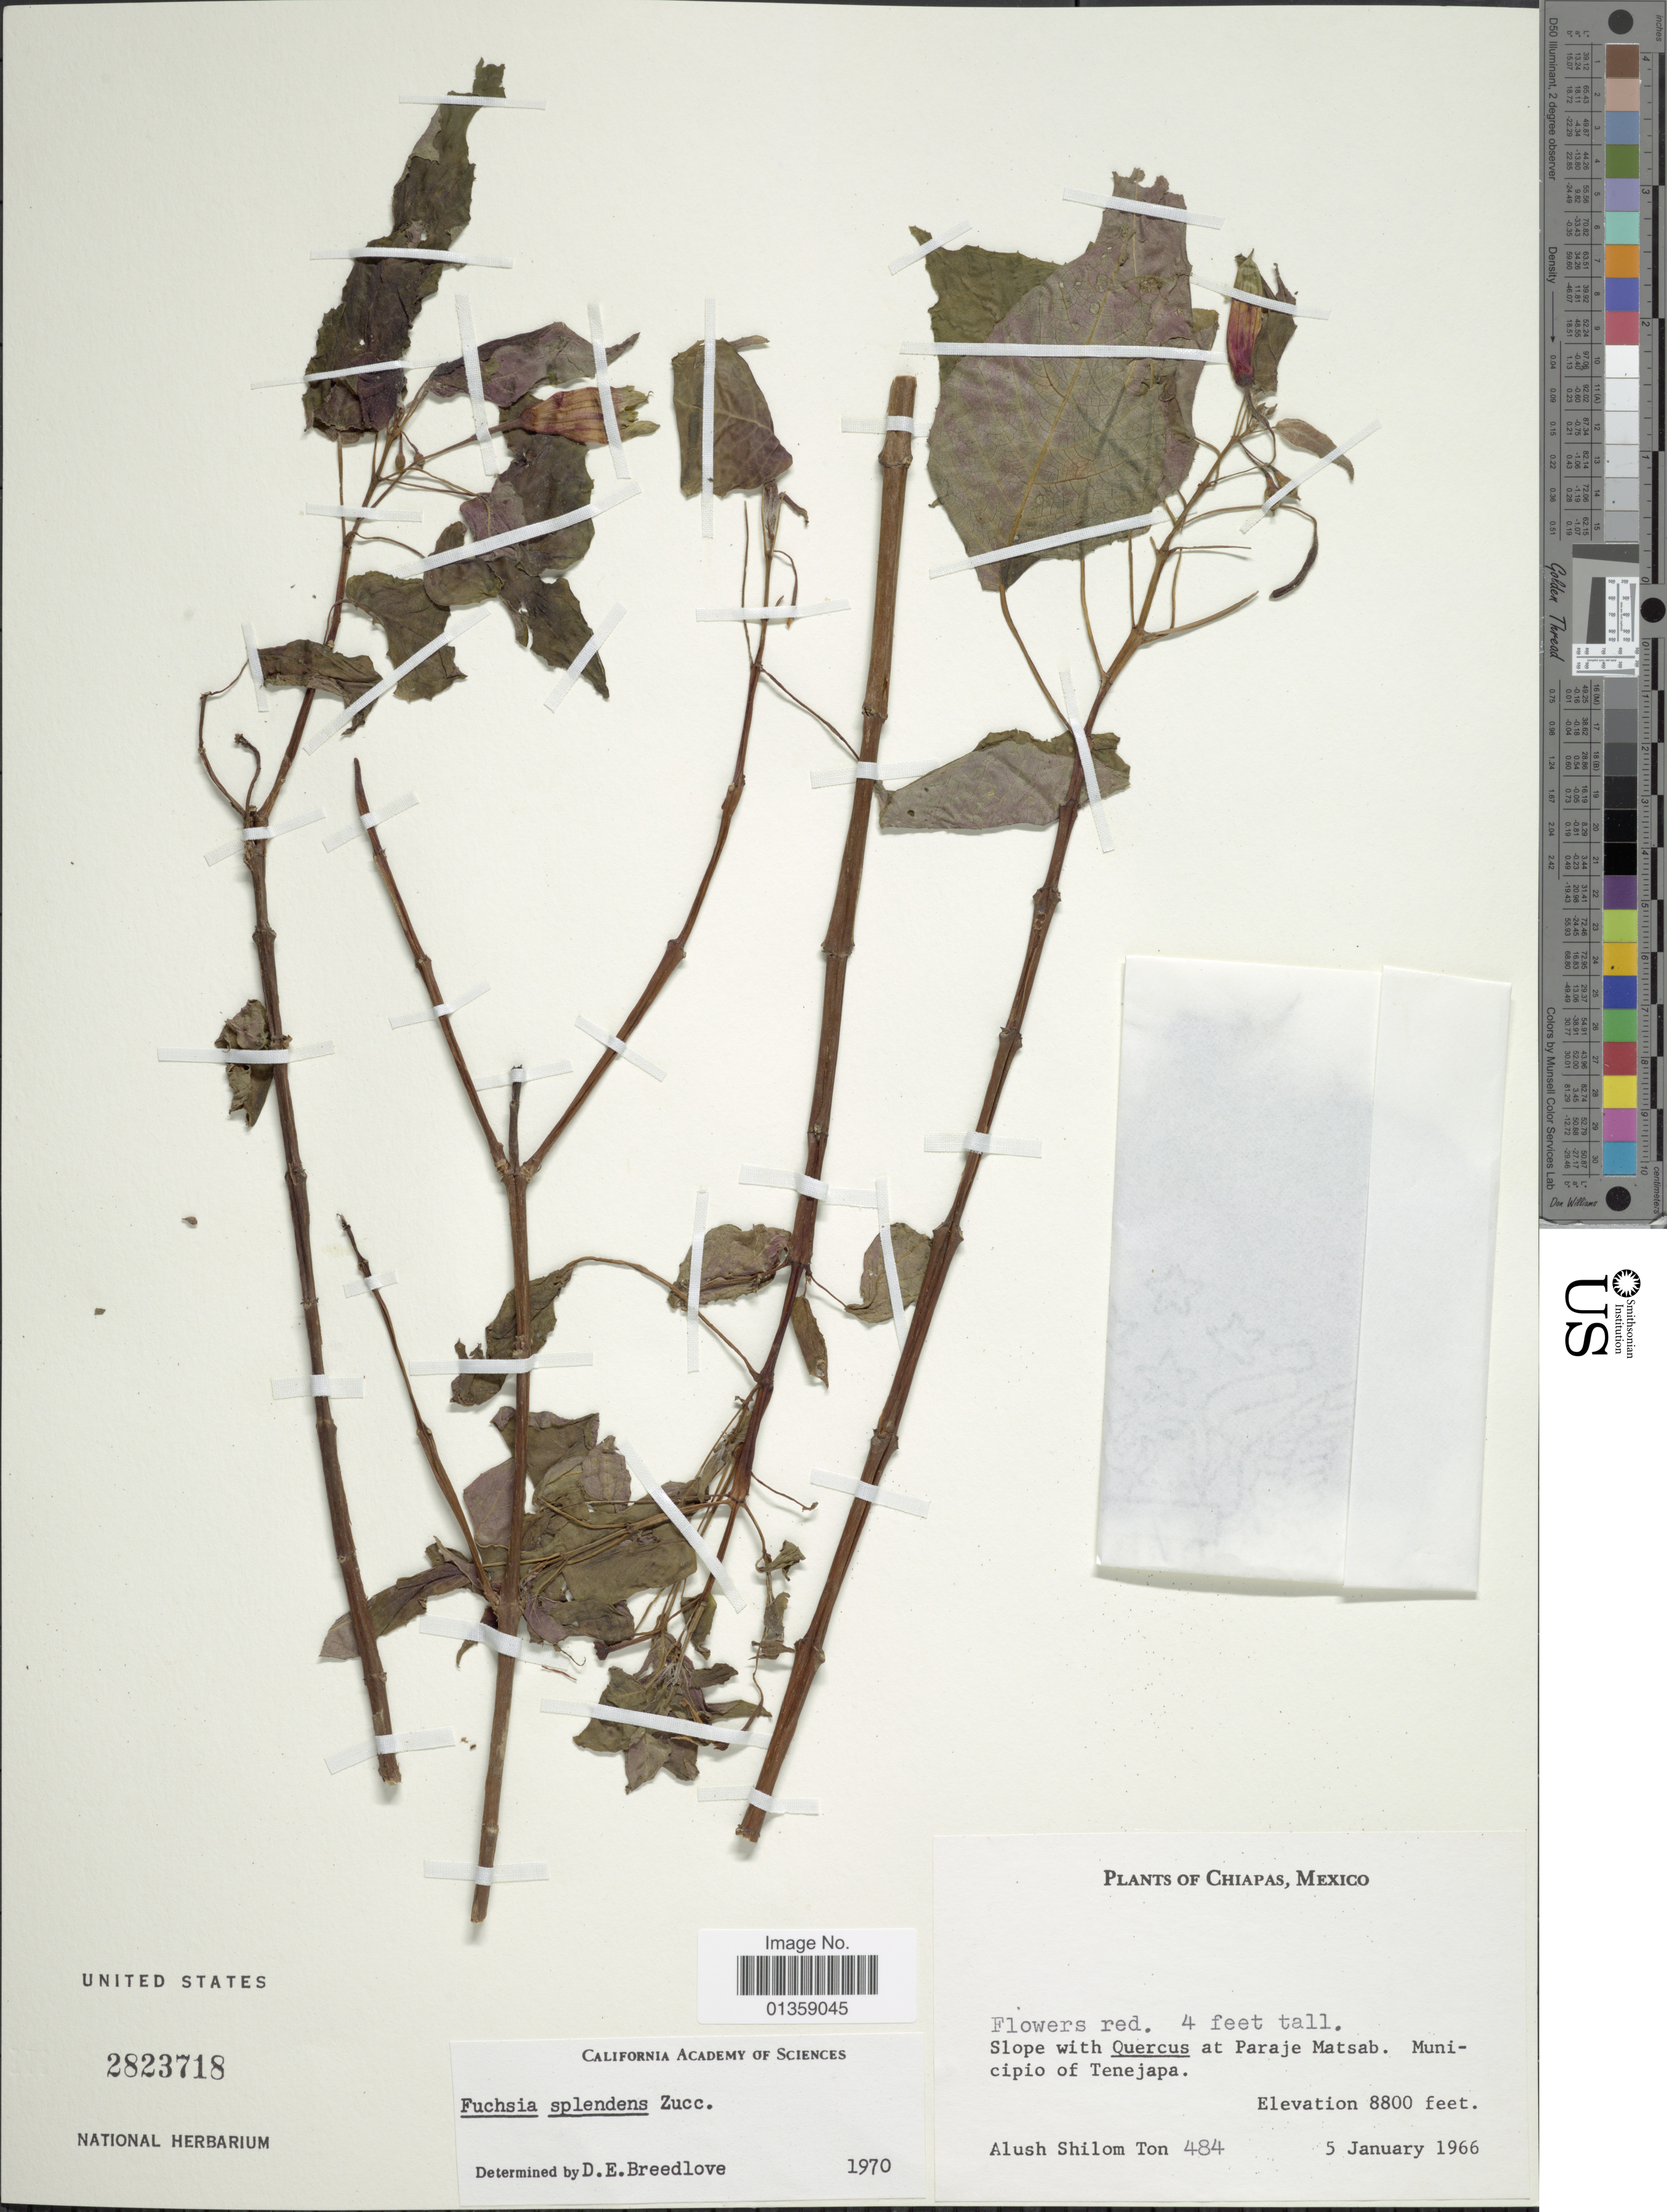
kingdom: Plantae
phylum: Tracheophyta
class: Magnoliopsida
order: Myrtales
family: Onagraceae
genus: Fuchsia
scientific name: Fuchsia splendens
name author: Zucc.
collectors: A. S. Ton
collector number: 484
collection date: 1966-01-05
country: Mexico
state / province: Chiapas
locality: At Paraje Matsab. Municipio of Tenejapa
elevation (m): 2682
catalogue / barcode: US 2823718